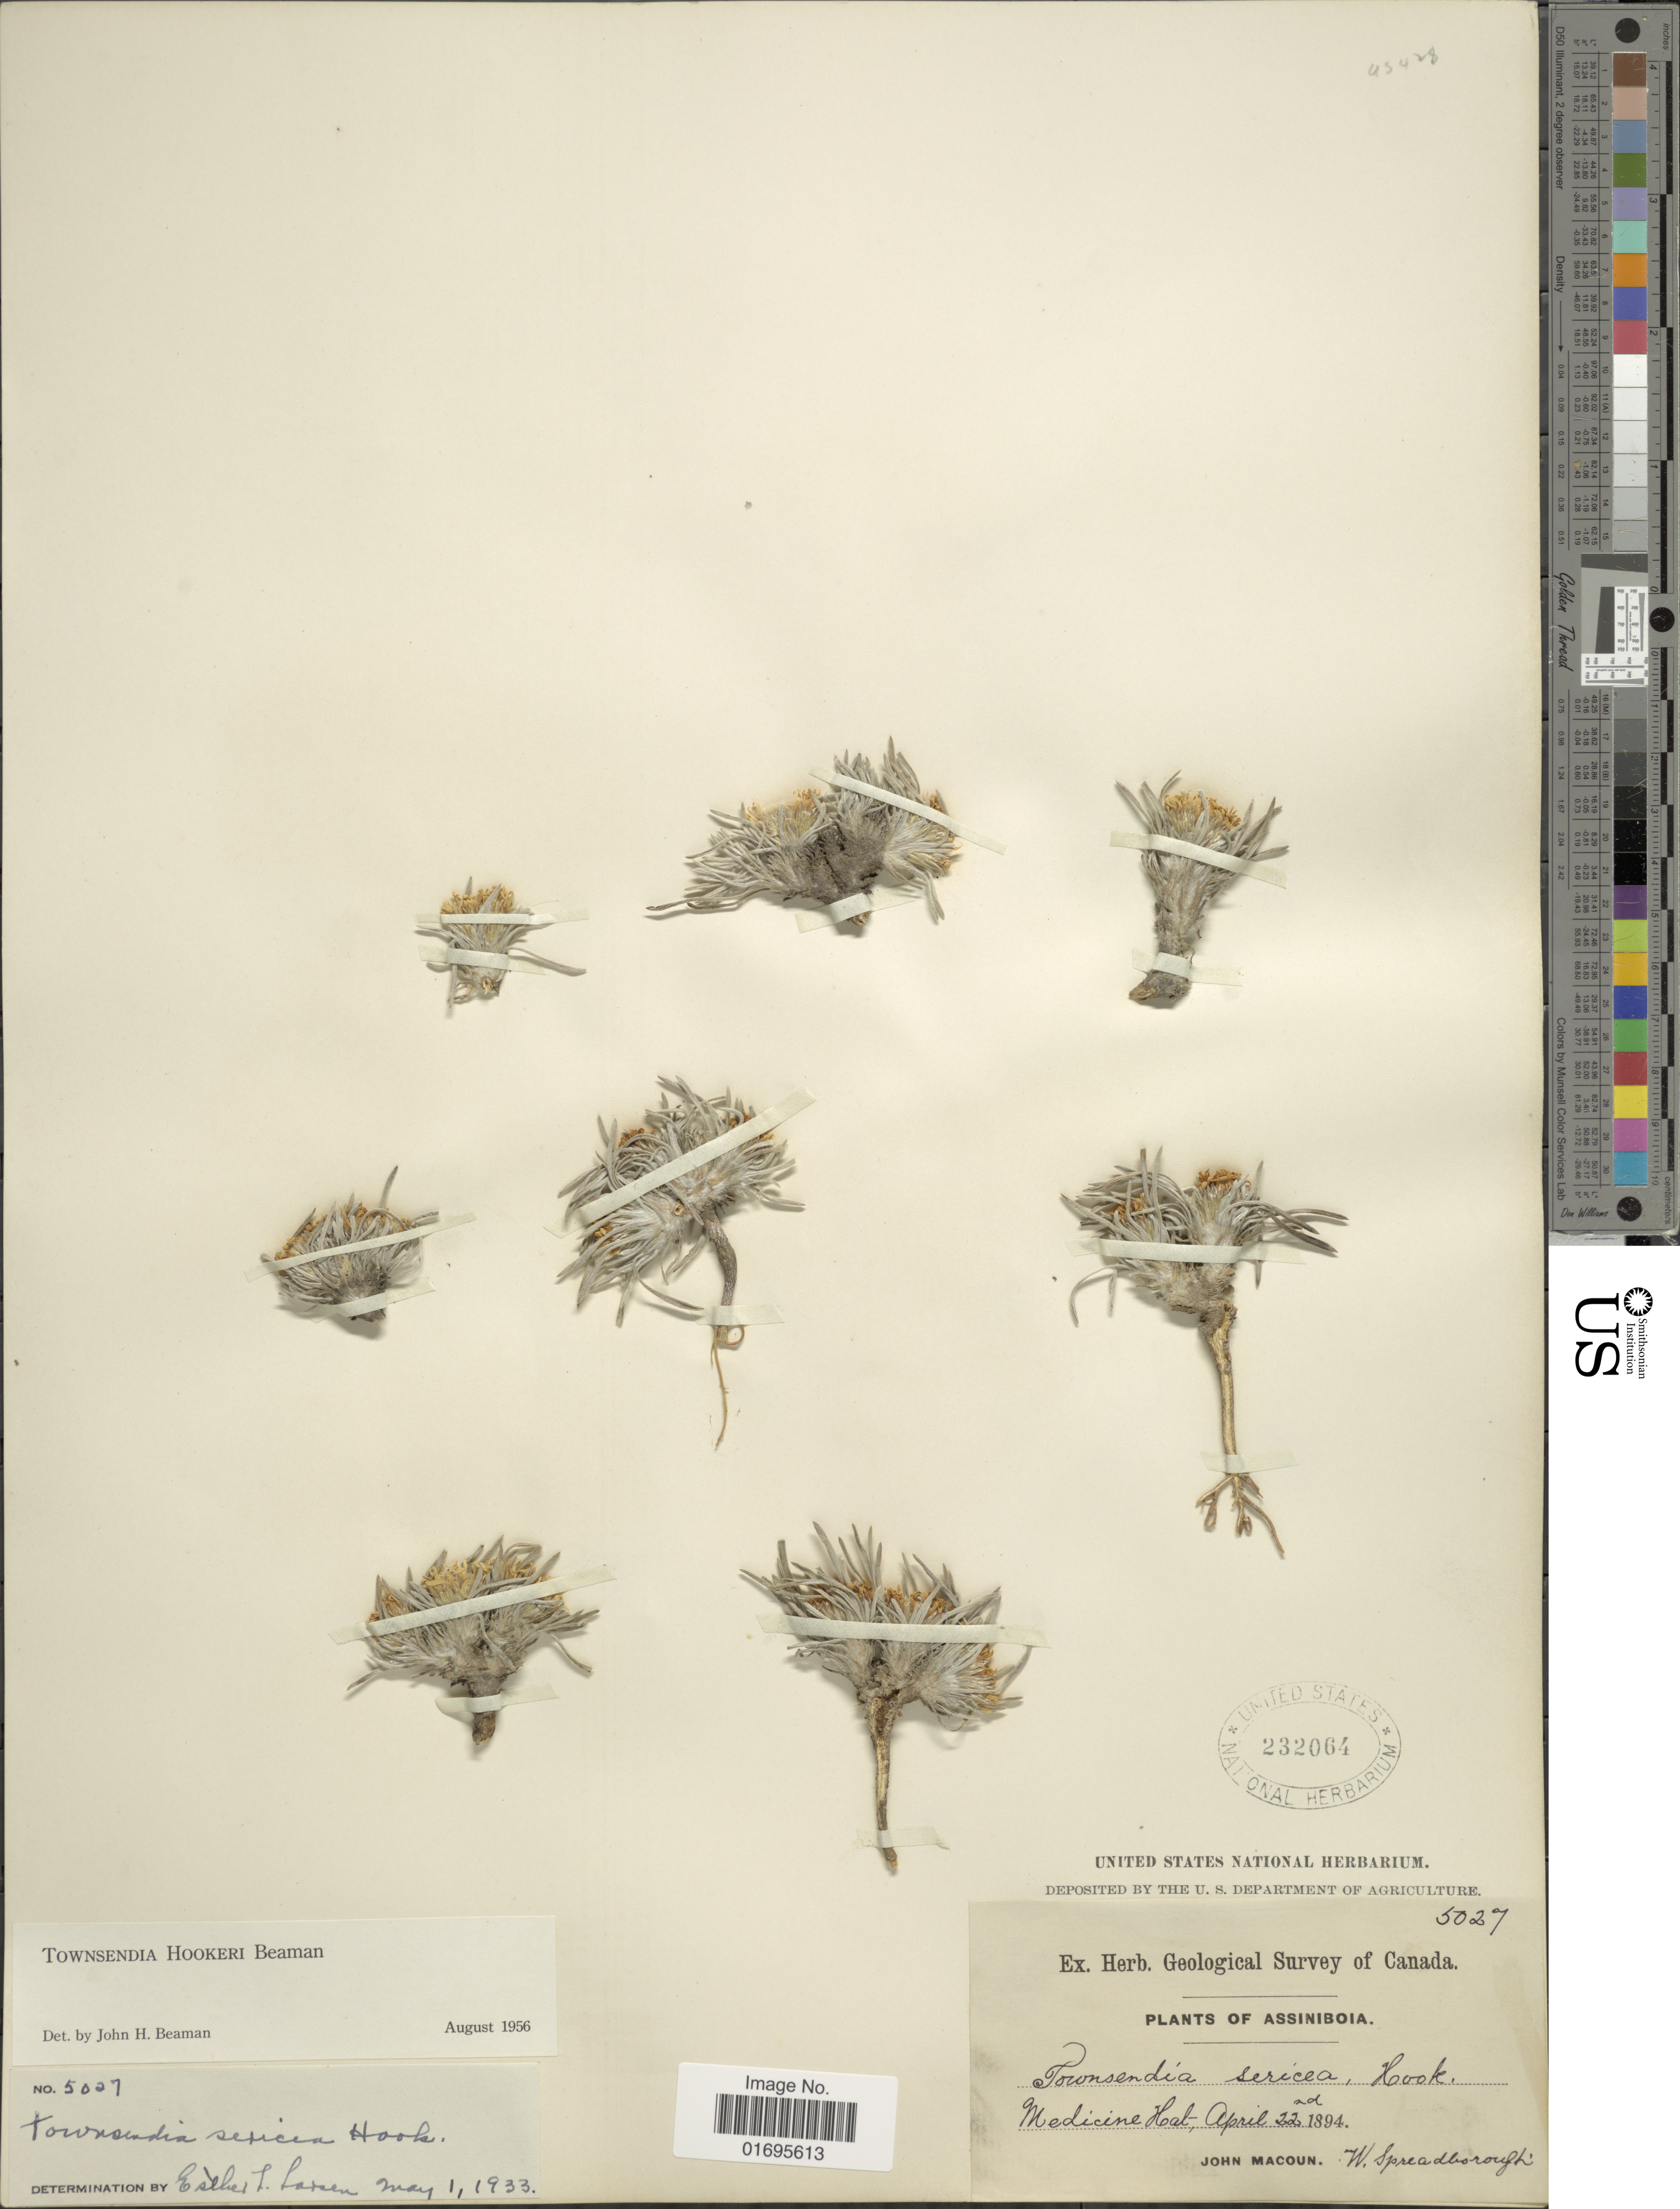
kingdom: Plantae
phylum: Tracheophyta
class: Magnoliopsida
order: Asterales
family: Asteraceae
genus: Townsendia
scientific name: Townsendia hookeri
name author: Beaman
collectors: J. Macoun & W. Spreadborough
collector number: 5027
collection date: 1894-04-22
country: Canada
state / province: Alberta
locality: Assiniboia, Medicine Hat.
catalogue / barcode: US 232064